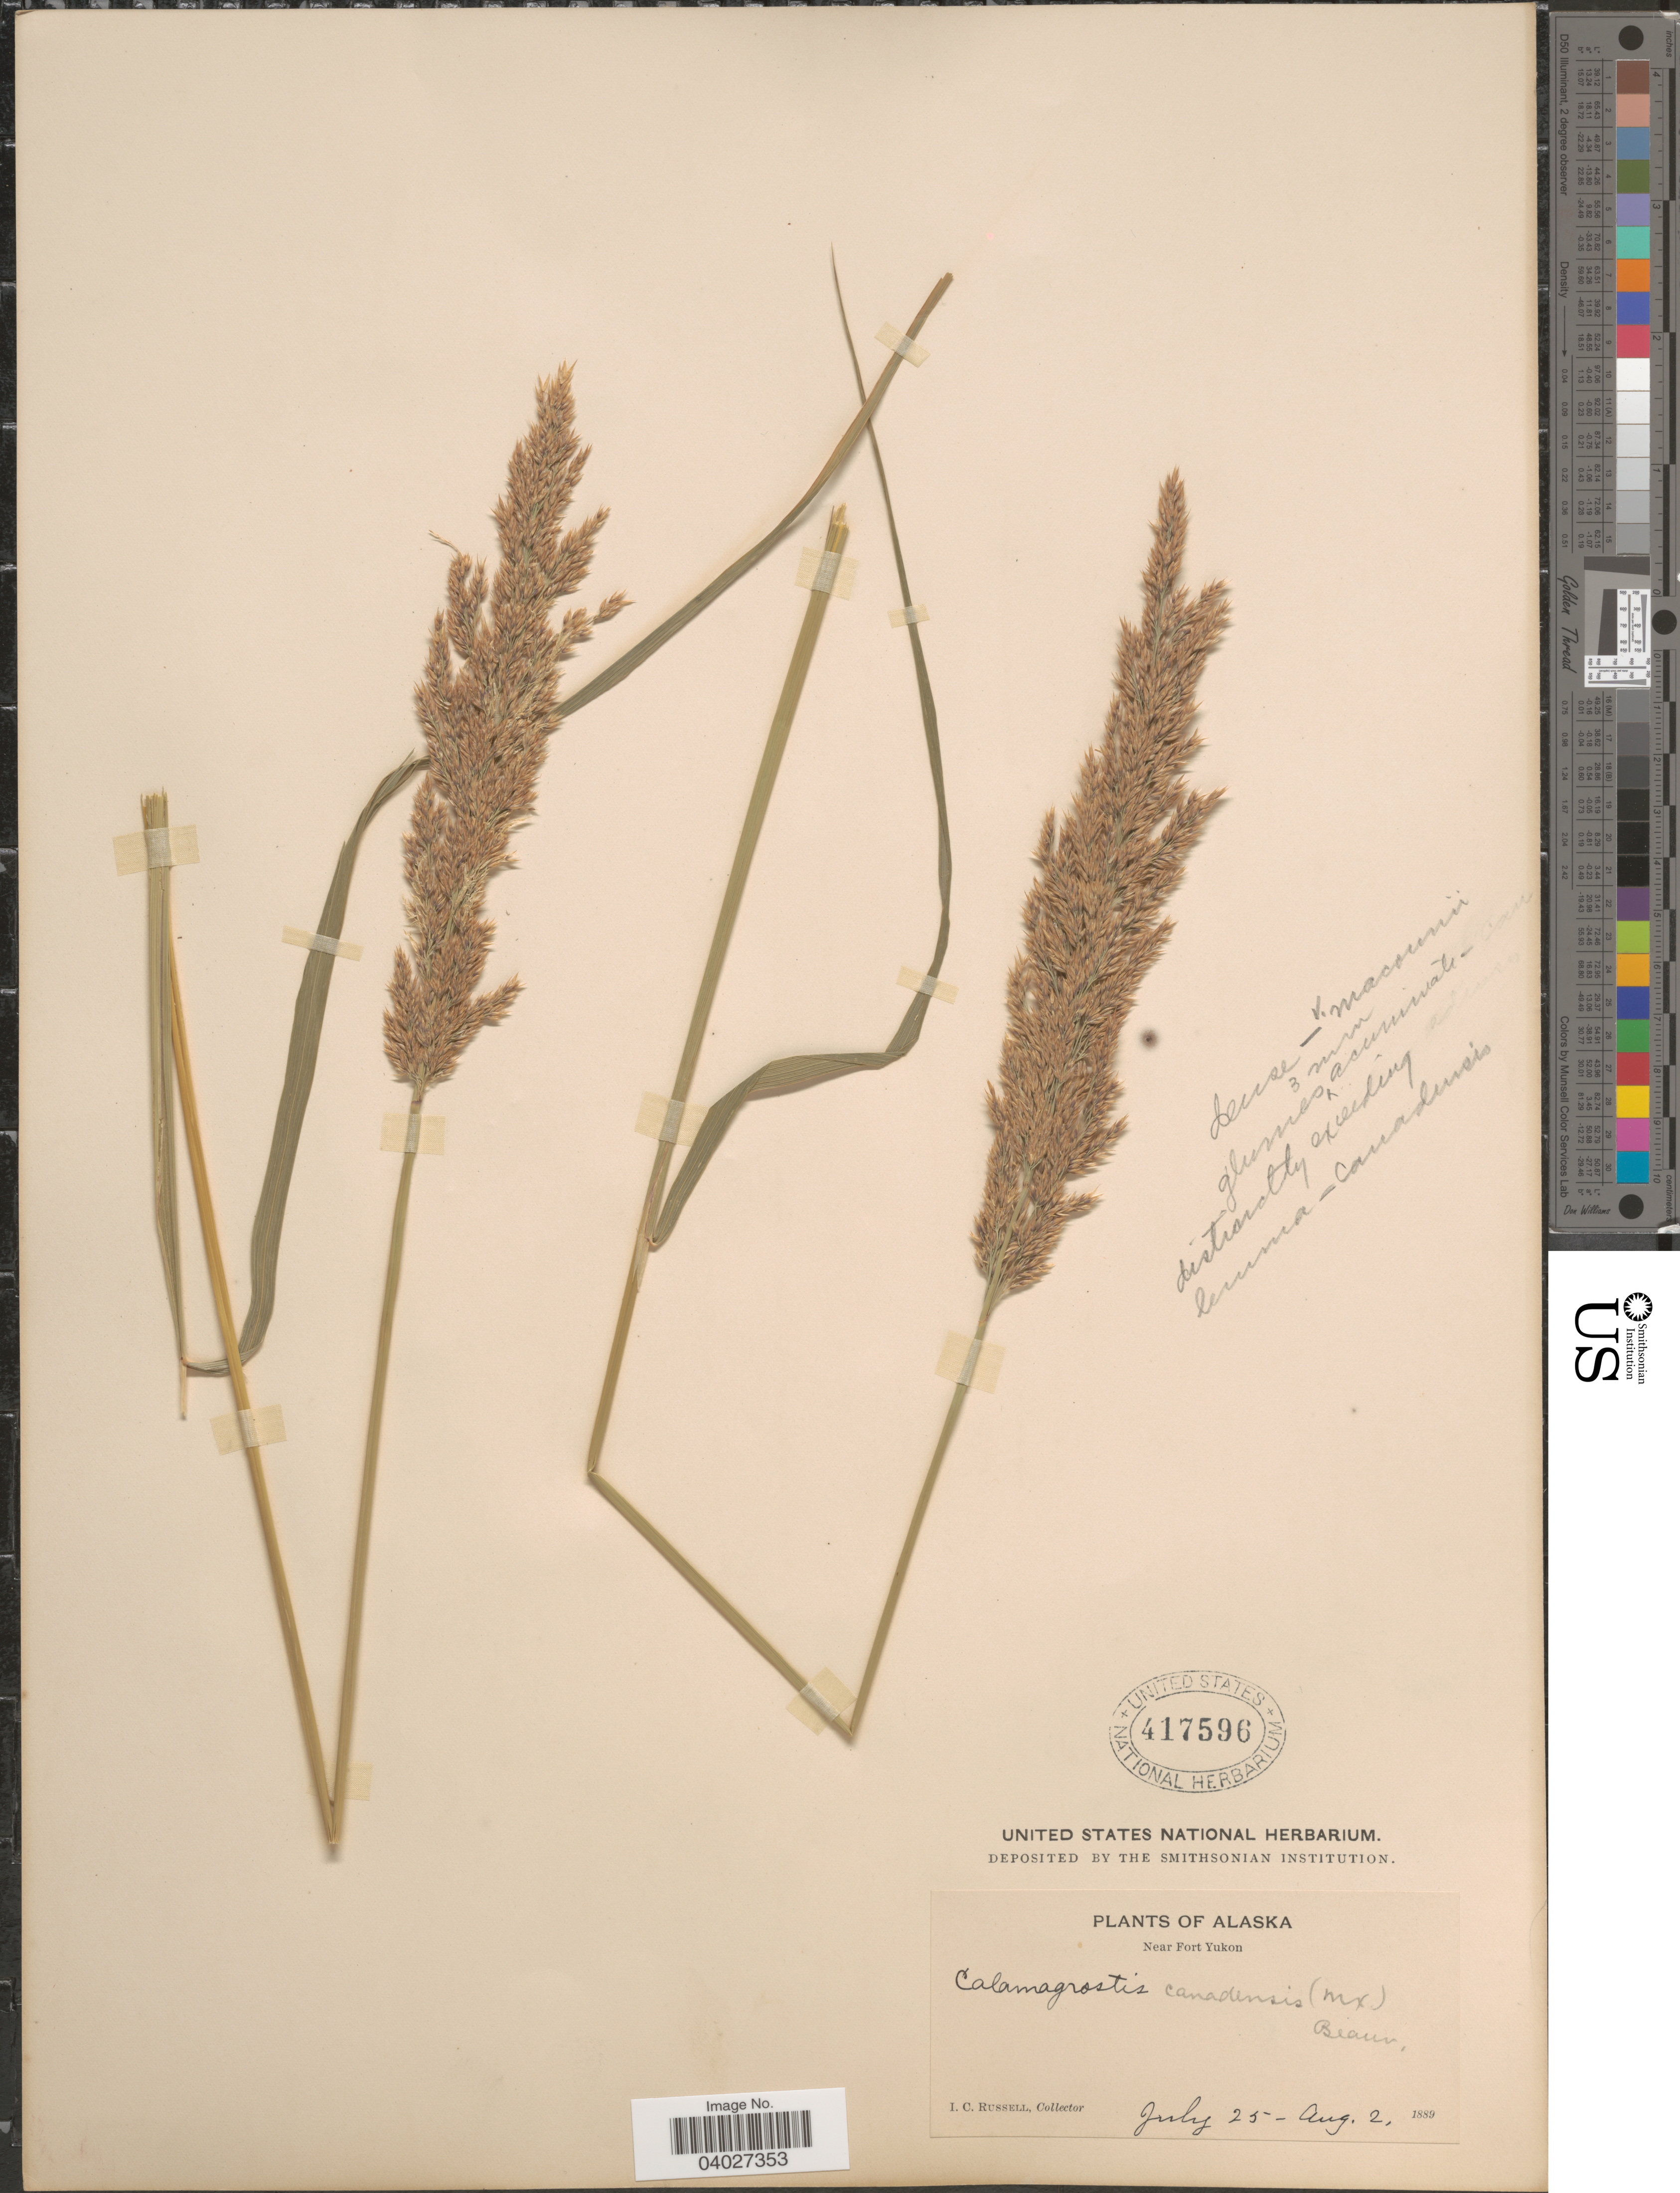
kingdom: Plantae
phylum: Tracheophyta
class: Liliopsida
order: Poales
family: Poaceae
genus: Calamagrostis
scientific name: Calamagrostis canadensis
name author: (Michx.) P. Beauv.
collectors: I. C. Russell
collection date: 1889-07-25/1889-08-02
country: United States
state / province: Alaska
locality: Near Fort Yukon.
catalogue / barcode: US 417596